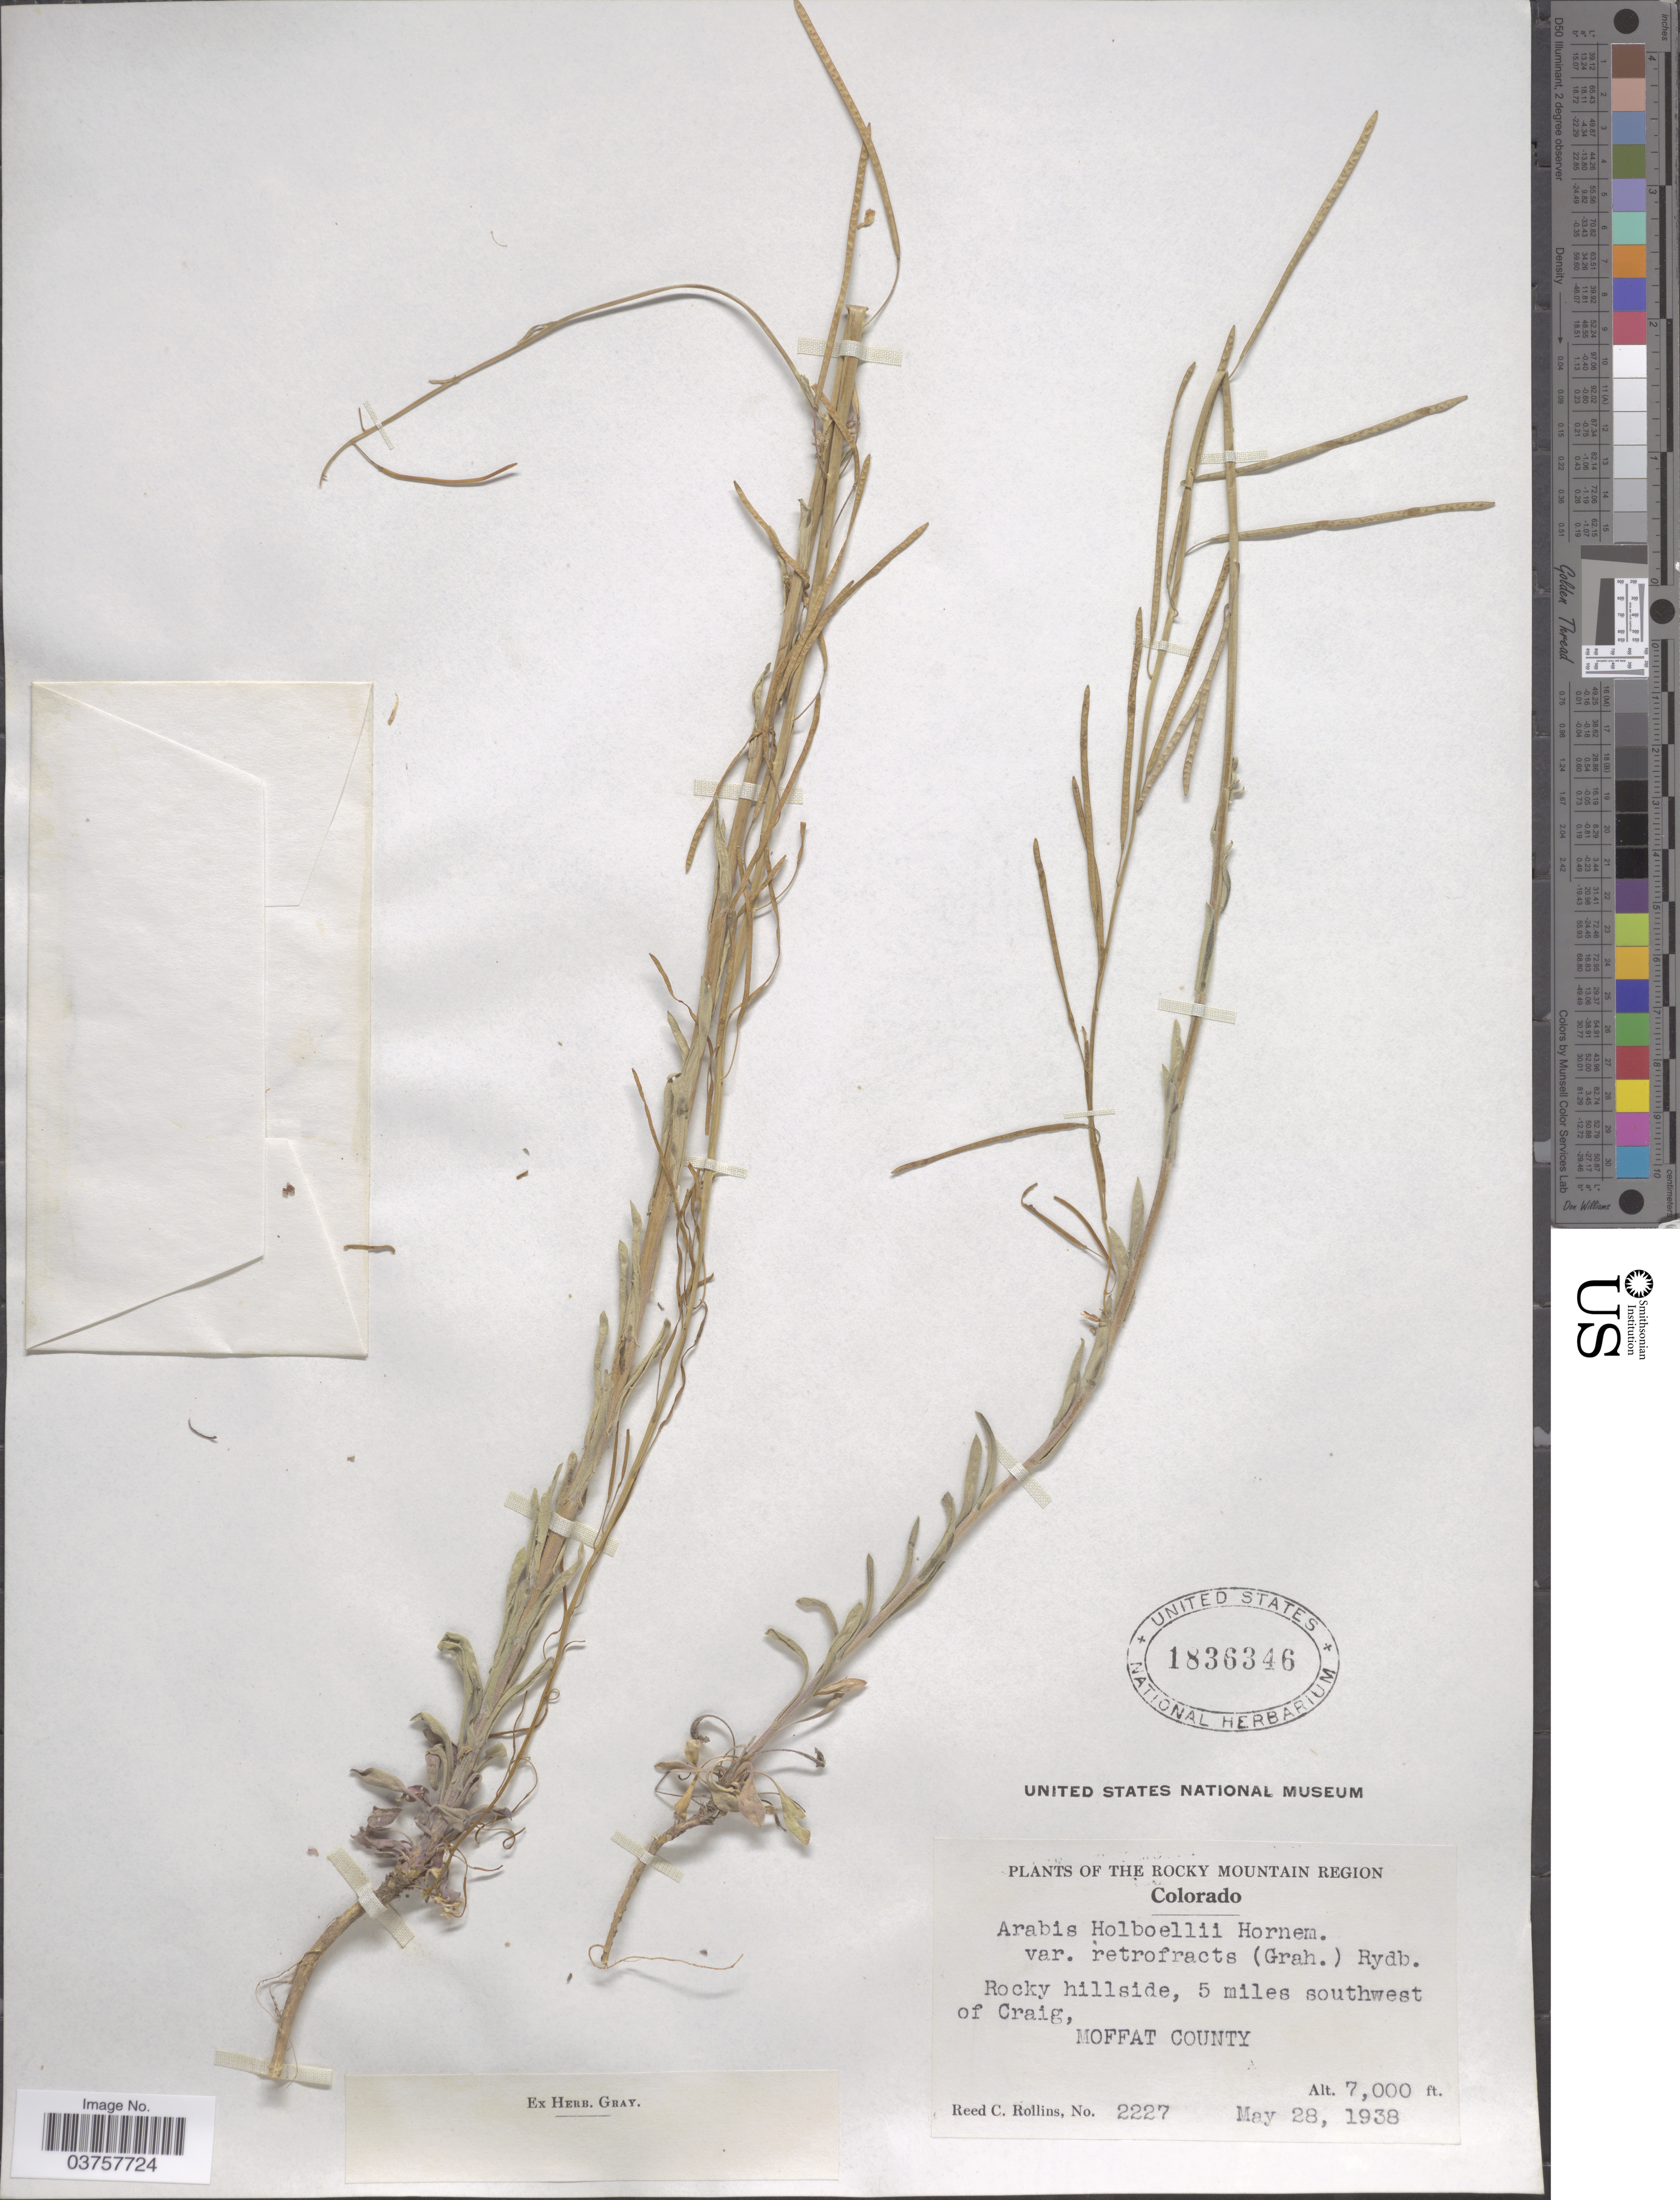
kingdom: Plantae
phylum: Tracheophyta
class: Magnoliopsida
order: Brassicales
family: Brassicaceae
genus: Arabis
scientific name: Arabis holboellii var. retrofracta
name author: Rydb.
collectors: R. C. Rollins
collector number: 2227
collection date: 1938-05-28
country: United States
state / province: Colorado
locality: The Rocky Mountain Region. 5 miles southwest of Craig, Moffat County.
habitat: rocky hillside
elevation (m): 2134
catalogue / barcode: US 1836346